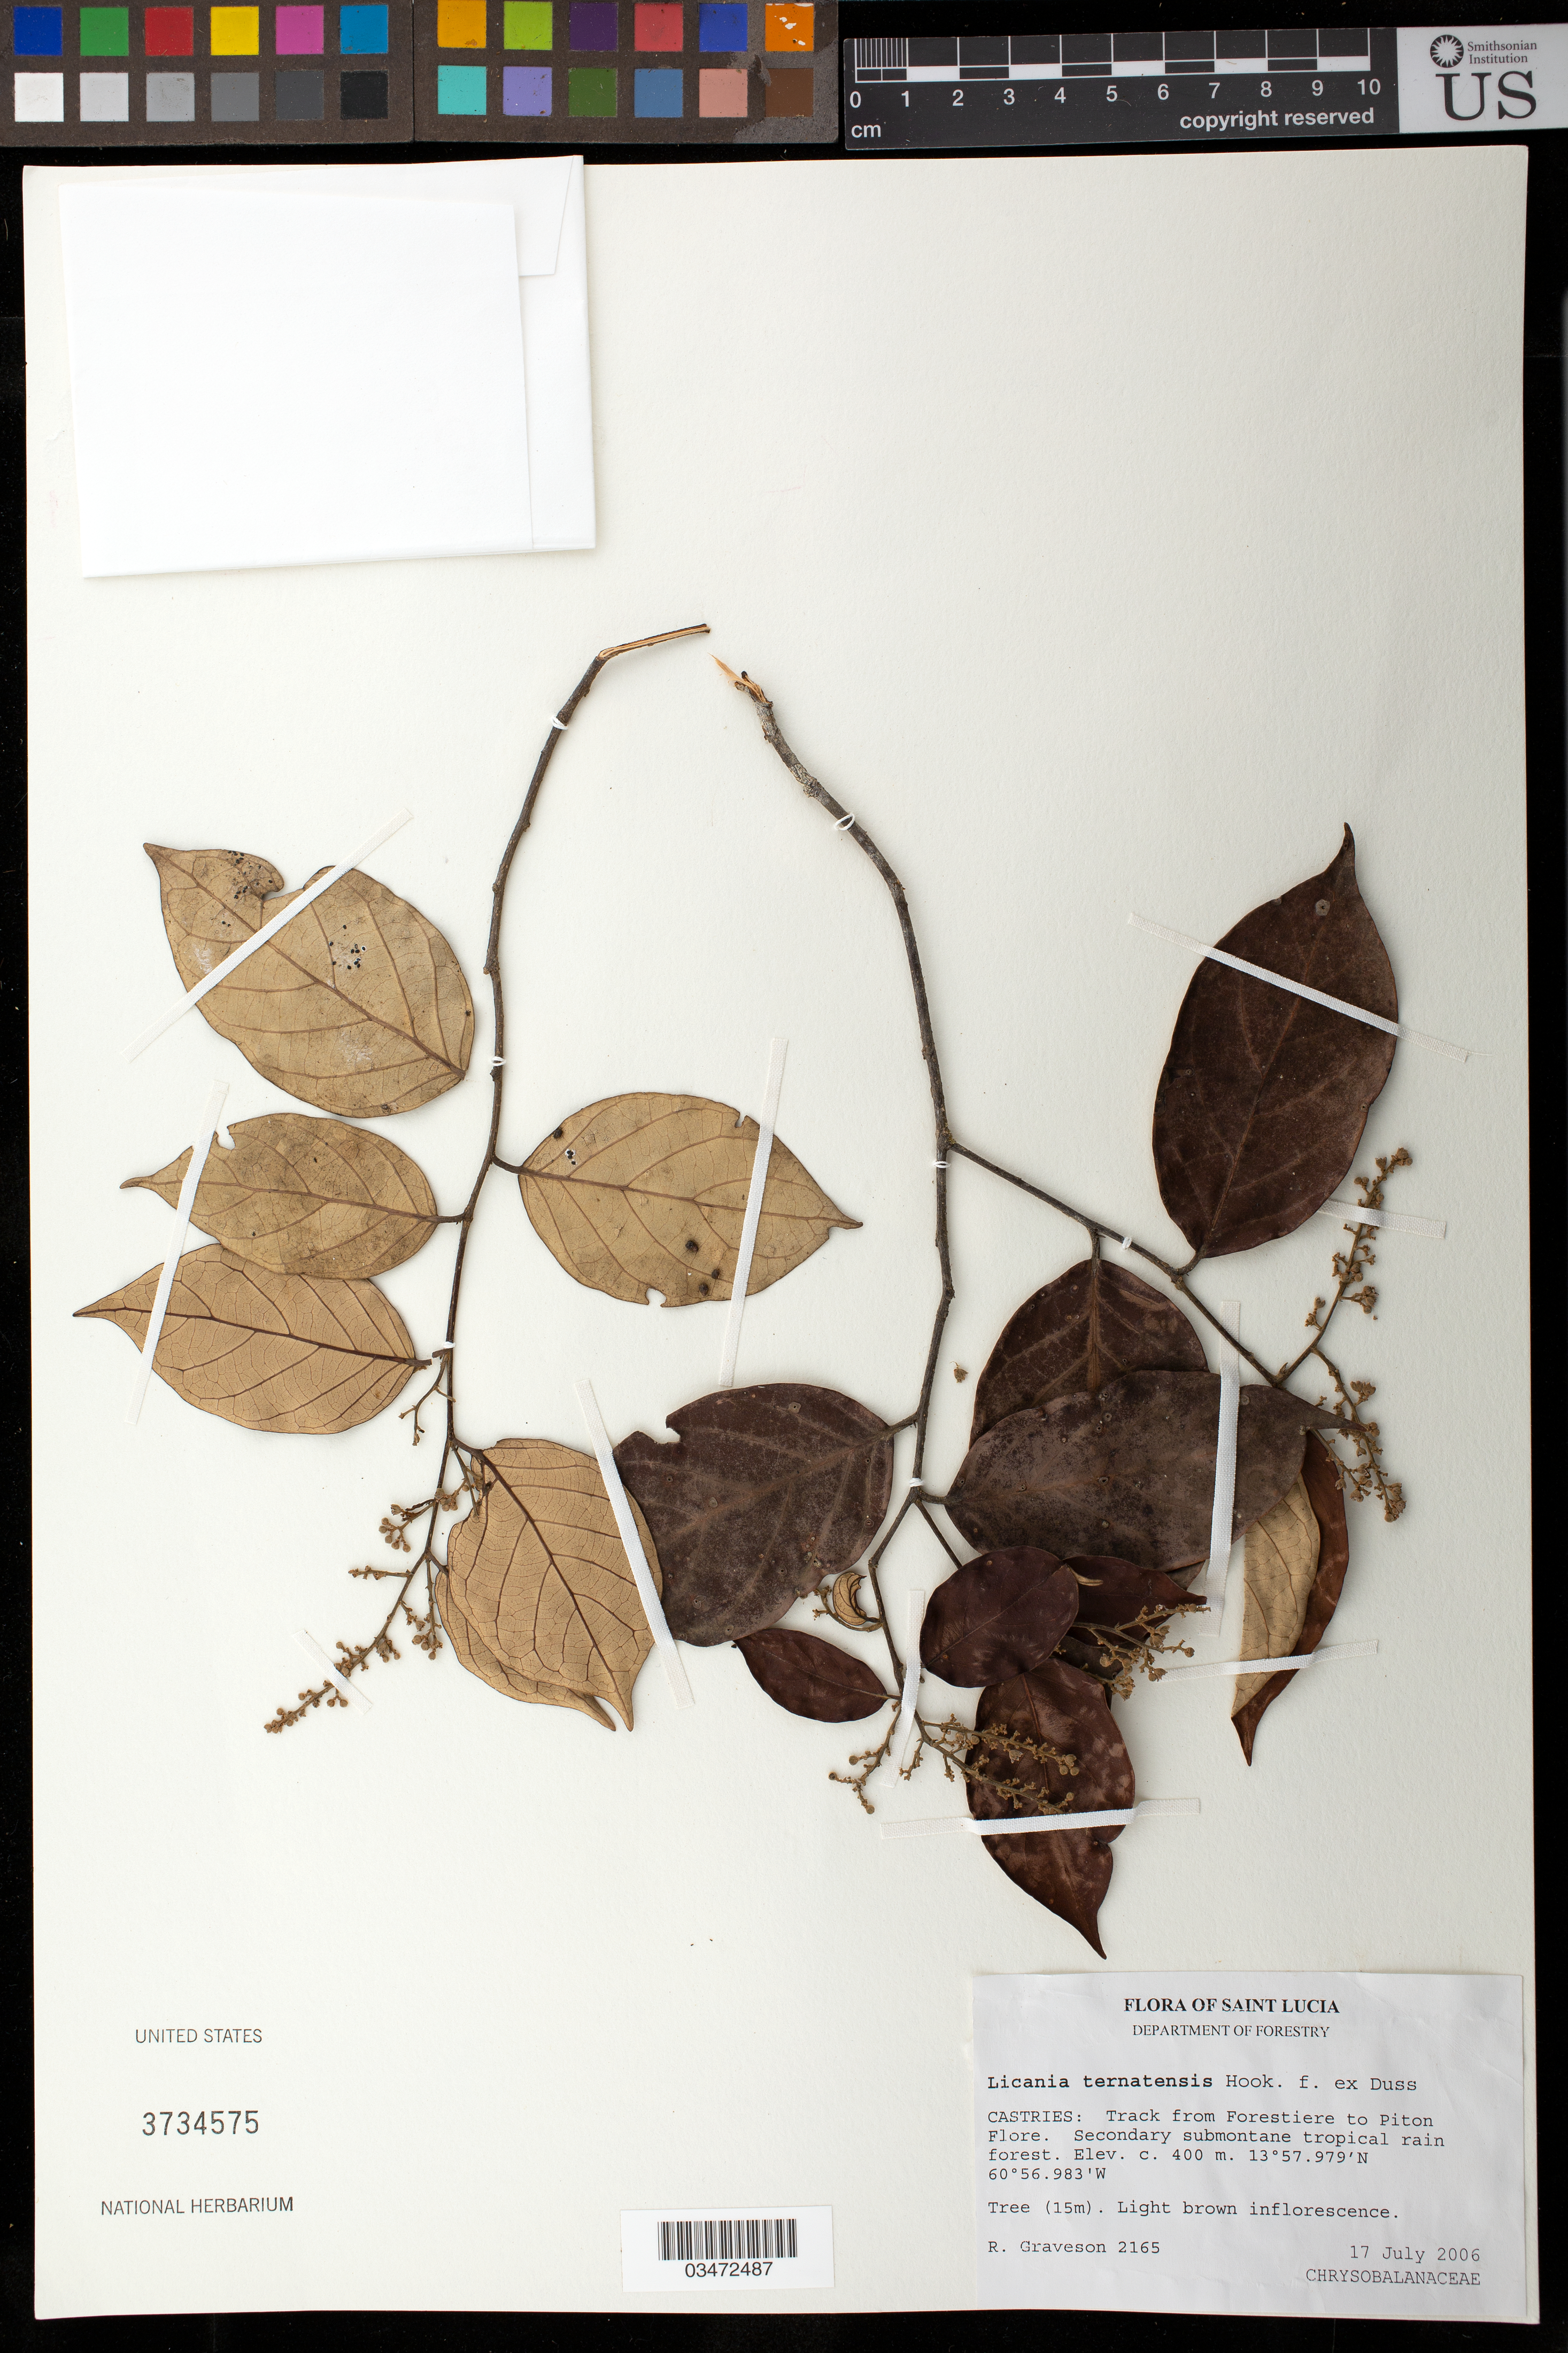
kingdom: Plantae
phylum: Tracheophyta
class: Magnoliopsida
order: Malpighiales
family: Chrysobalanaceae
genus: Licania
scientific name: Licania ternatensis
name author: Hook. f. ex Duss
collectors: R. Graveson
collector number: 2165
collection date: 2006-07-17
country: St. Lucia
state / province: Castries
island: St. Lucia I.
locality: Track from Forestiere to Piton Flore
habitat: Secondary submontane tropical rain forest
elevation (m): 400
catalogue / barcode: US 3734575